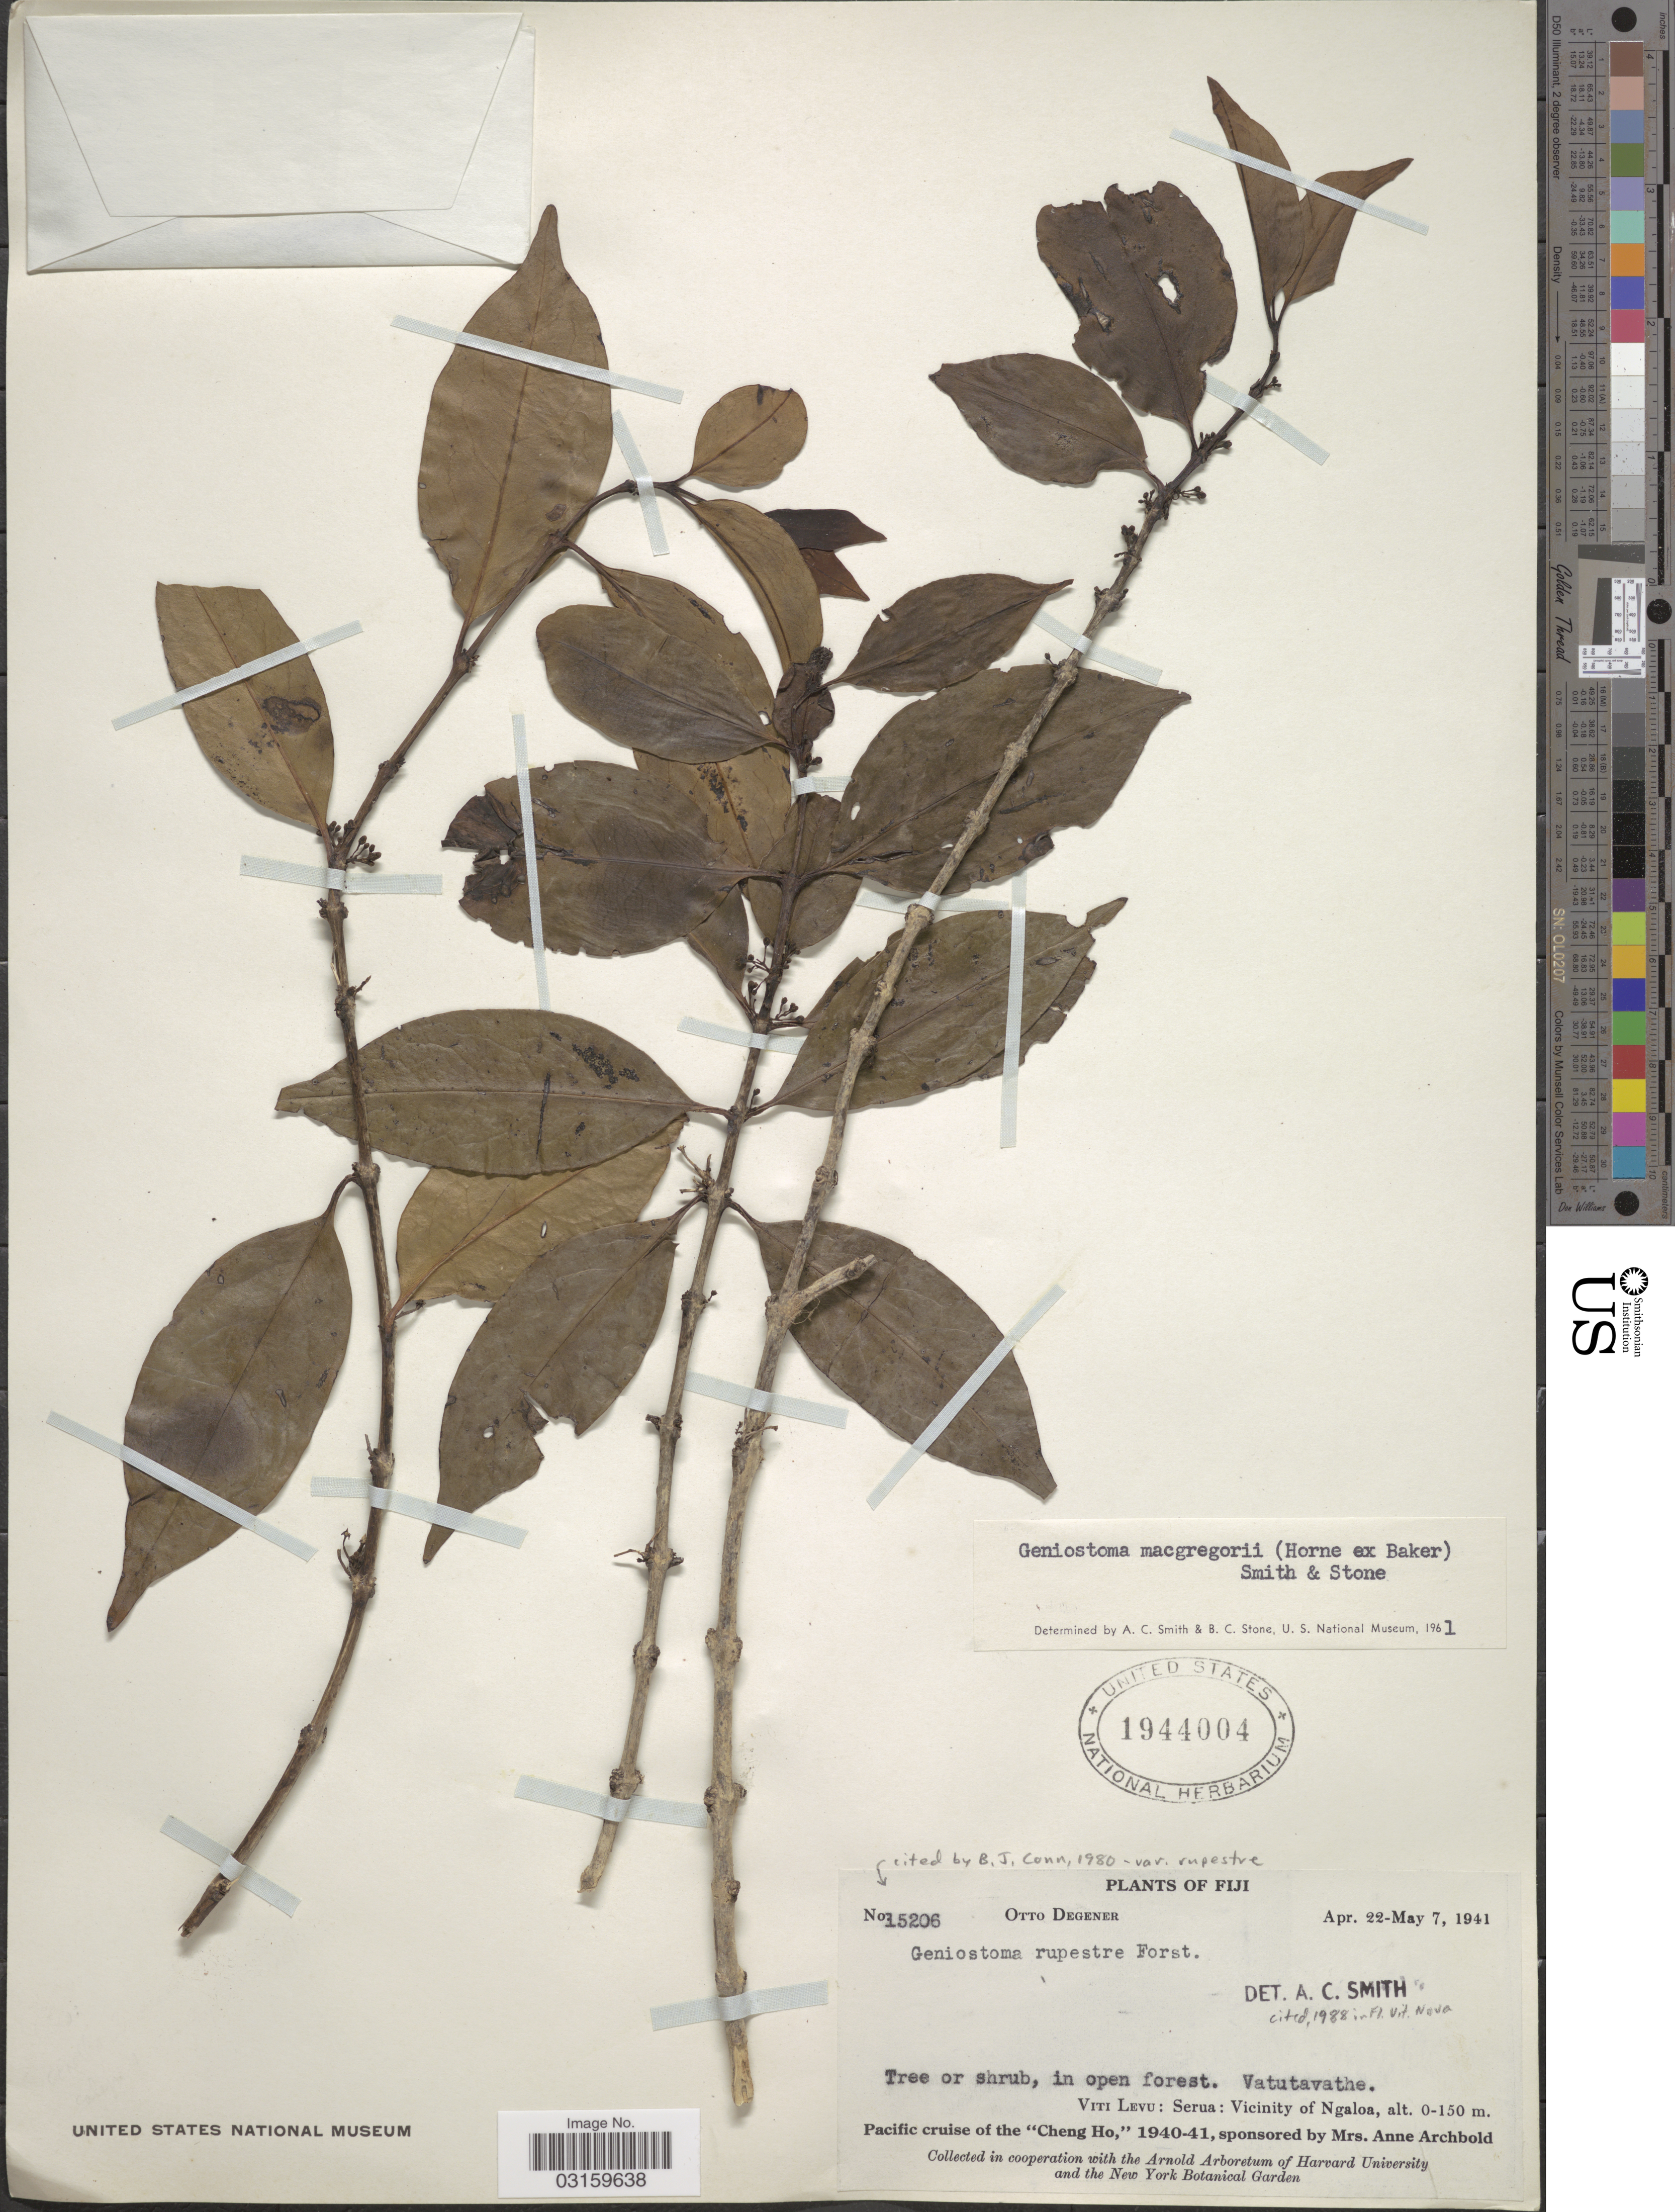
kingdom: Plantae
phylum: Tracheophyta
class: Magnoliopsida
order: Gentianales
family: Loganiaceae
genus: Geniostoma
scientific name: Geniostoma rupestre var. rupestre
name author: J.R. Forst. & G. Forst.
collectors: O. Degener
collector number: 15206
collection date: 1941-04-22/1941-05-07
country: Fiji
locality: Vatutavathe. Viti Levu: Serua: Vicinity of Ngaloa.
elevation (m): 0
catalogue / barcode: US 1944004